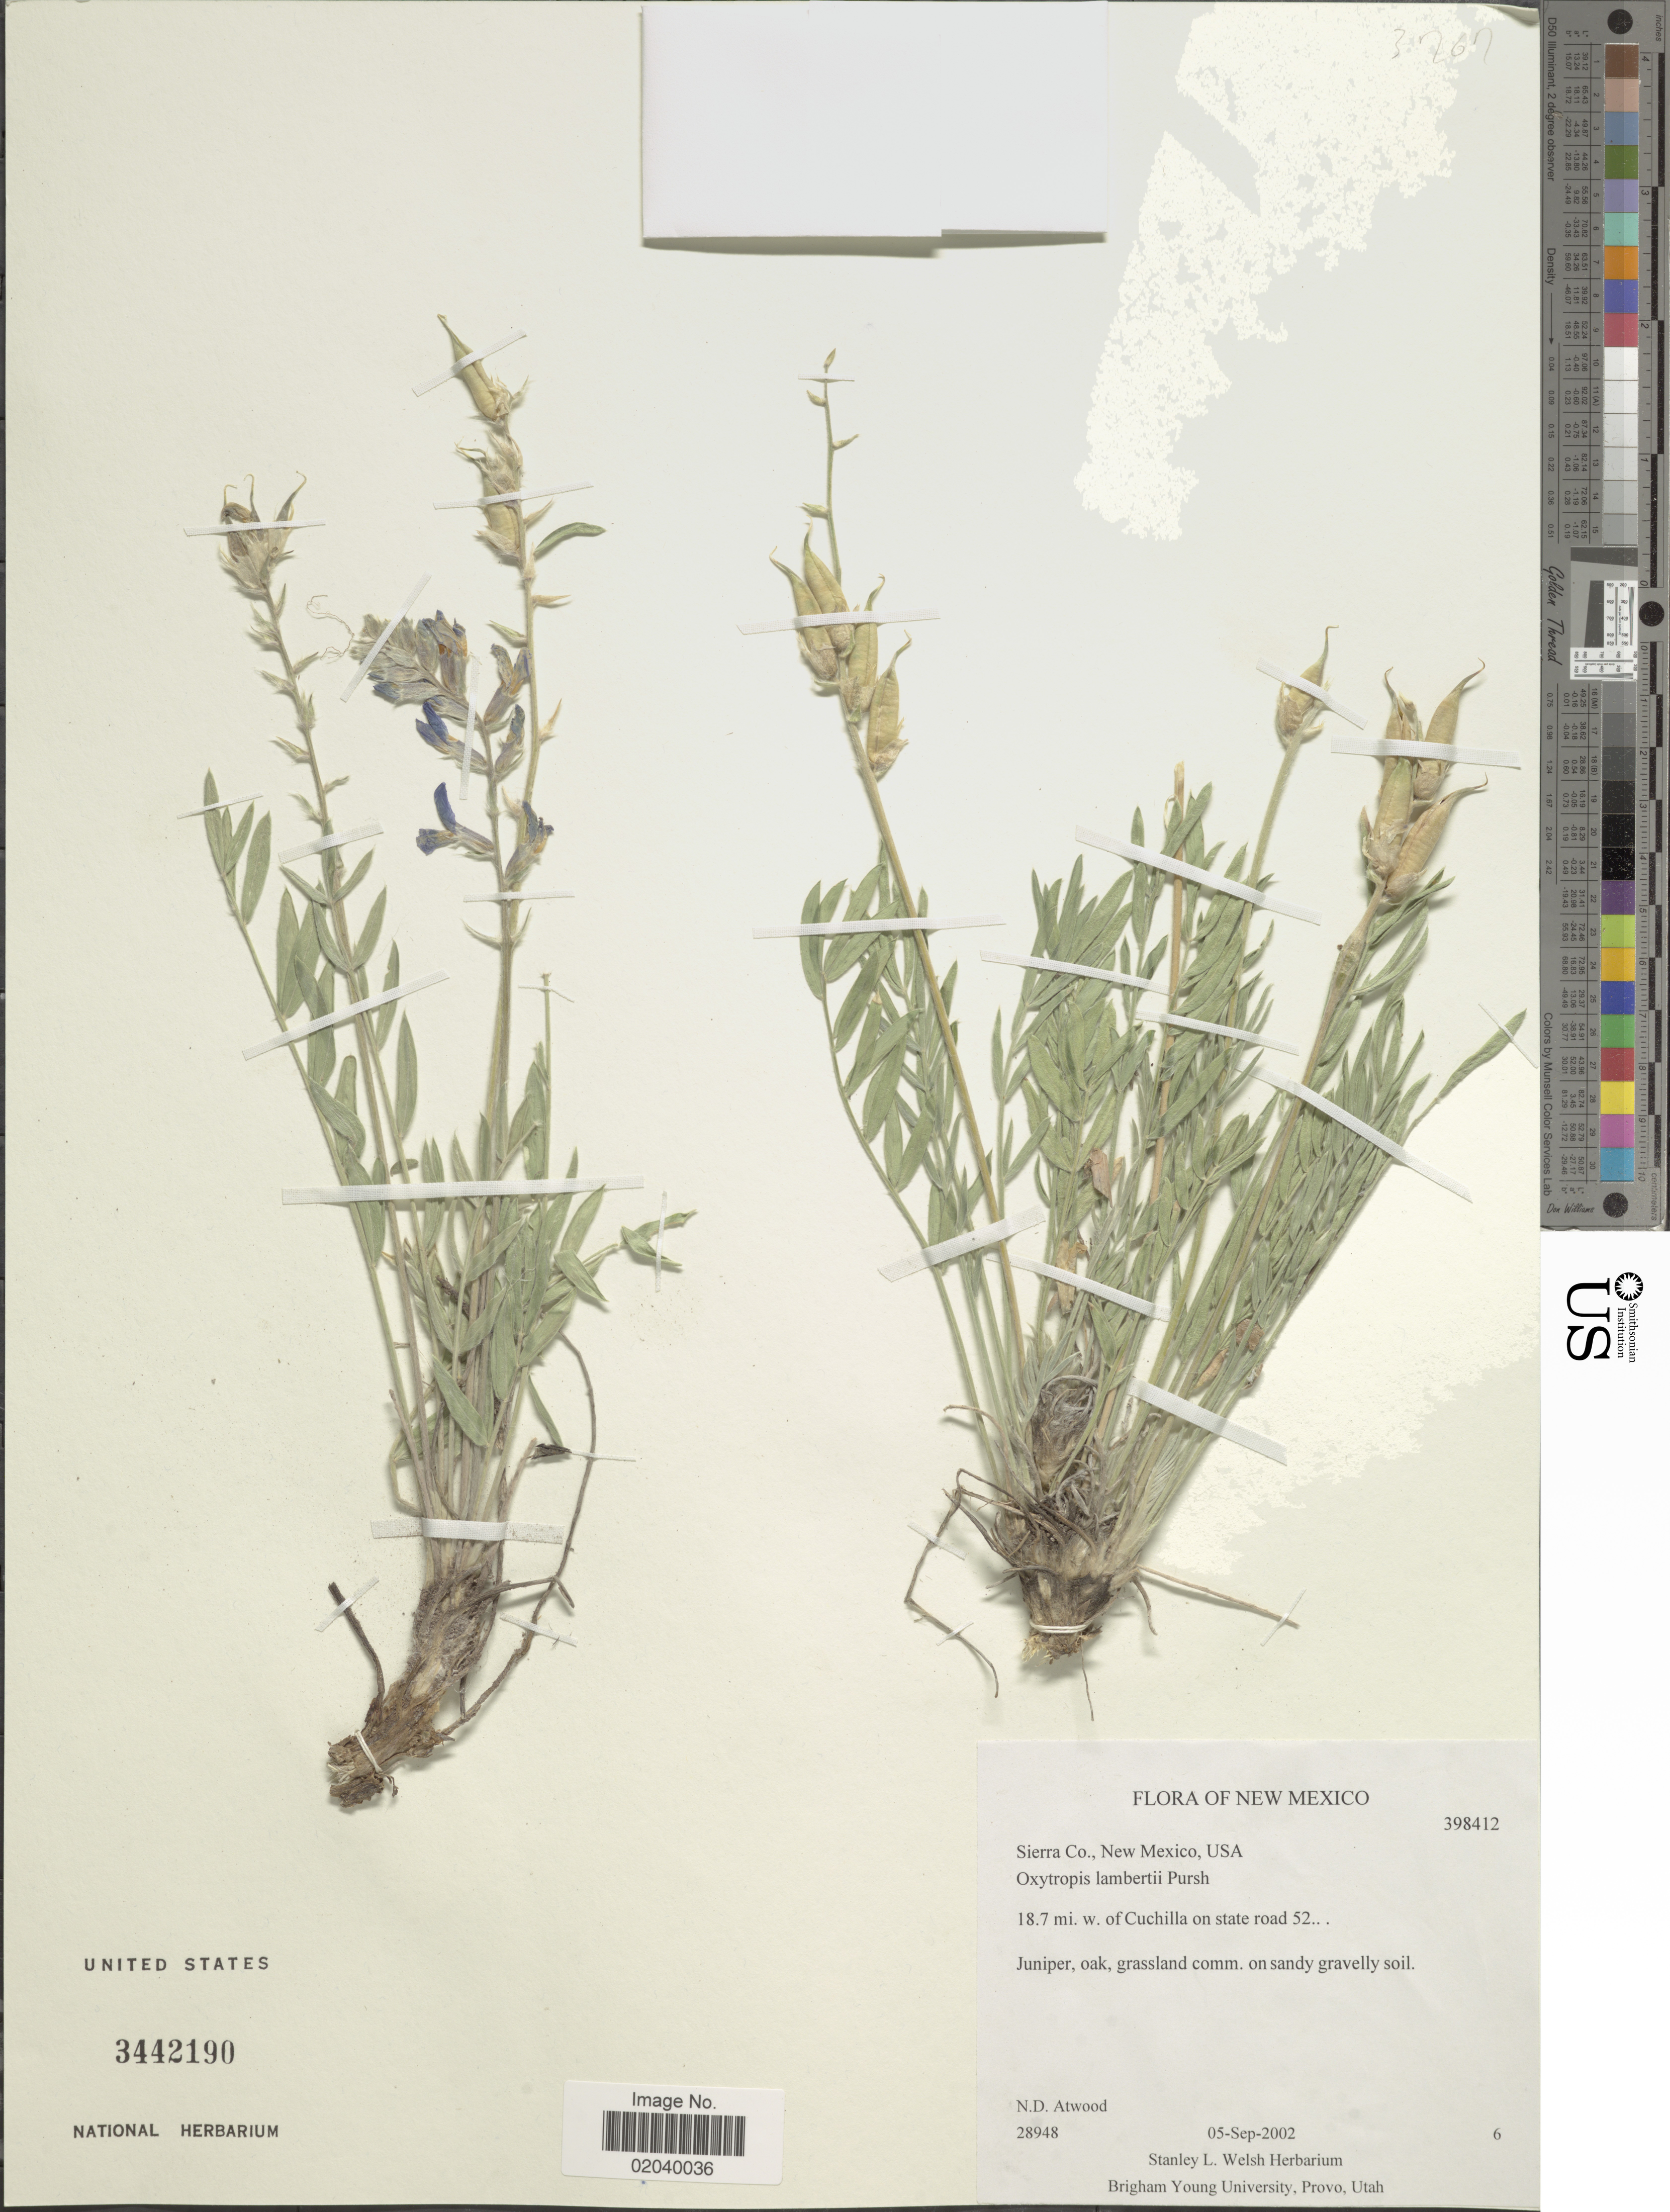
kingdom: Plantae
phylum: Tracheophyta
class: Magnoliopsida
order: Fabales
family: Fabaceae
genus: Oxytropis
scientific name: Oxytropis lambertii var. bigelovii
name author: A. Gray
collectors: N. Atwood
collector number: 28948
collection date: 2002-09-05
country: United States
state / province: New Mexico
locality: Sierra Co., 18.7 mi. w. of Cuchilla on state road 52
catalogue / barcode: US 3442190